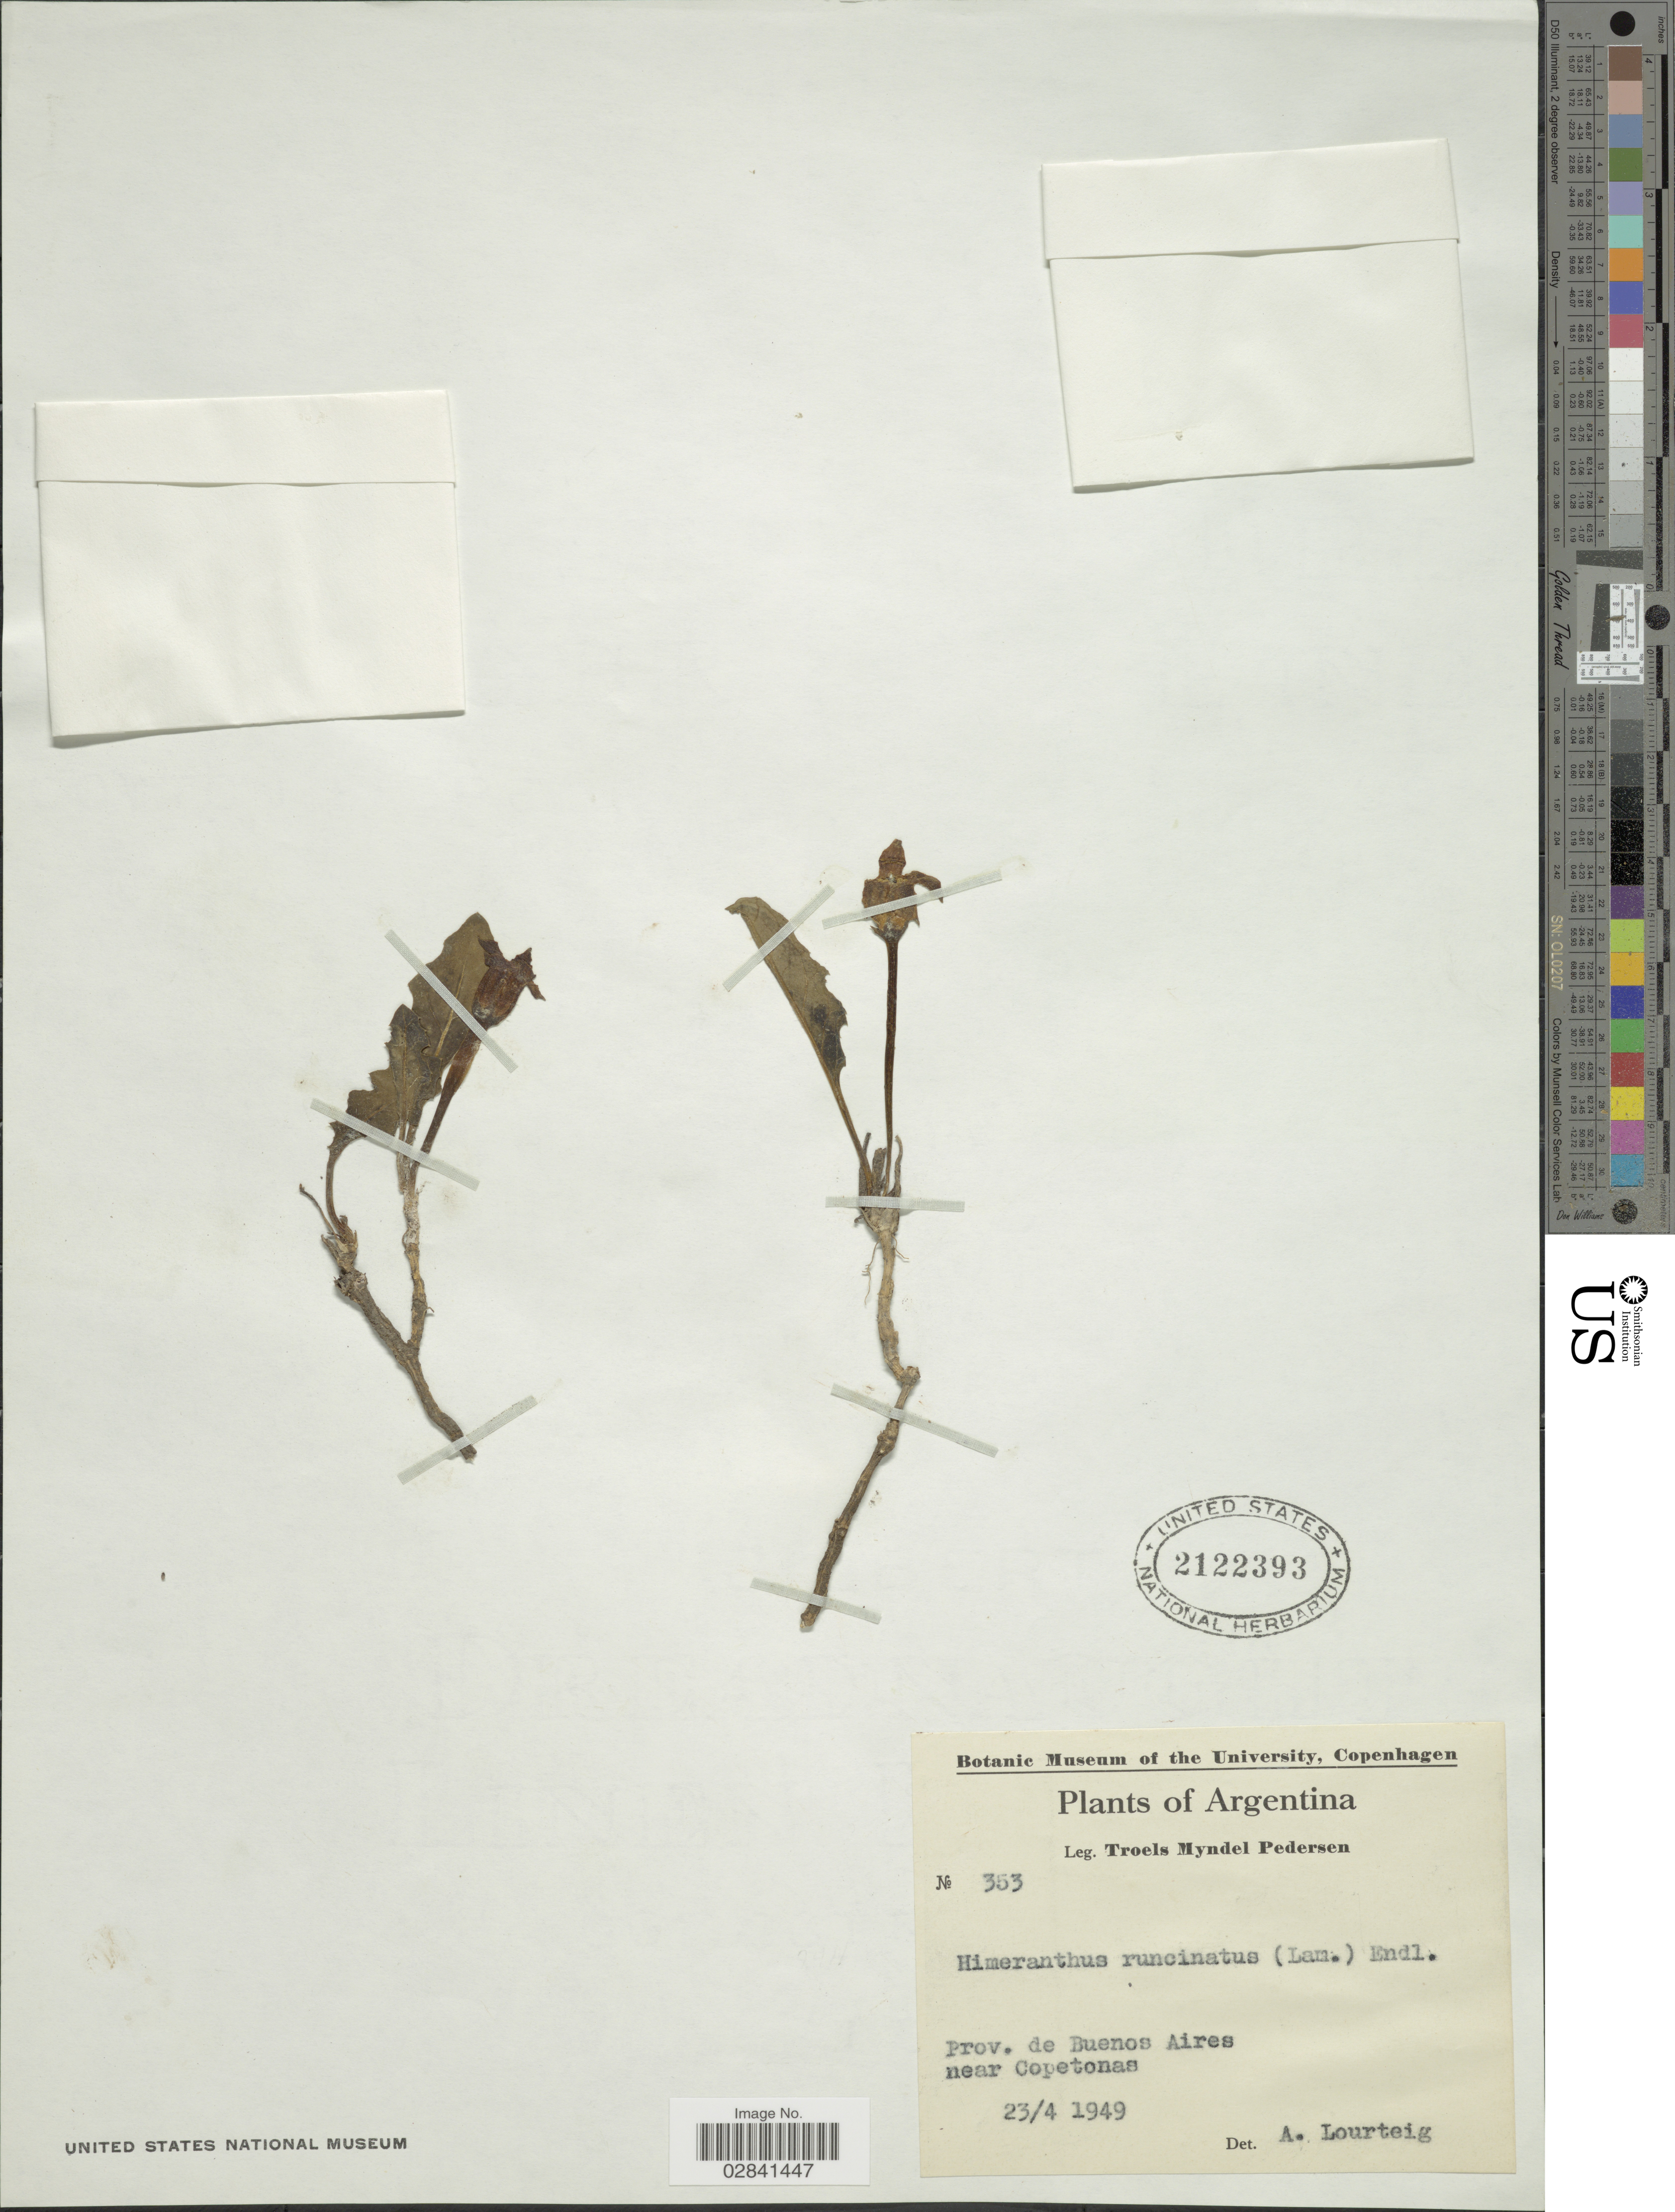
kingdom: Plantae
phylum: Tracheophyta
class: Magnoliopsida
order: Solanales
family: Solanaceae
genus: Jaborosa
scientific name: Jaborosa runcinata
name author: Lam.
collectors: T. Pederson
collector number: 353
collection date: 1949-04-23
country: Argentina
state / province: Buenos Aires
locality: Near Copetonas.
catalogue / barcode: US 2122393